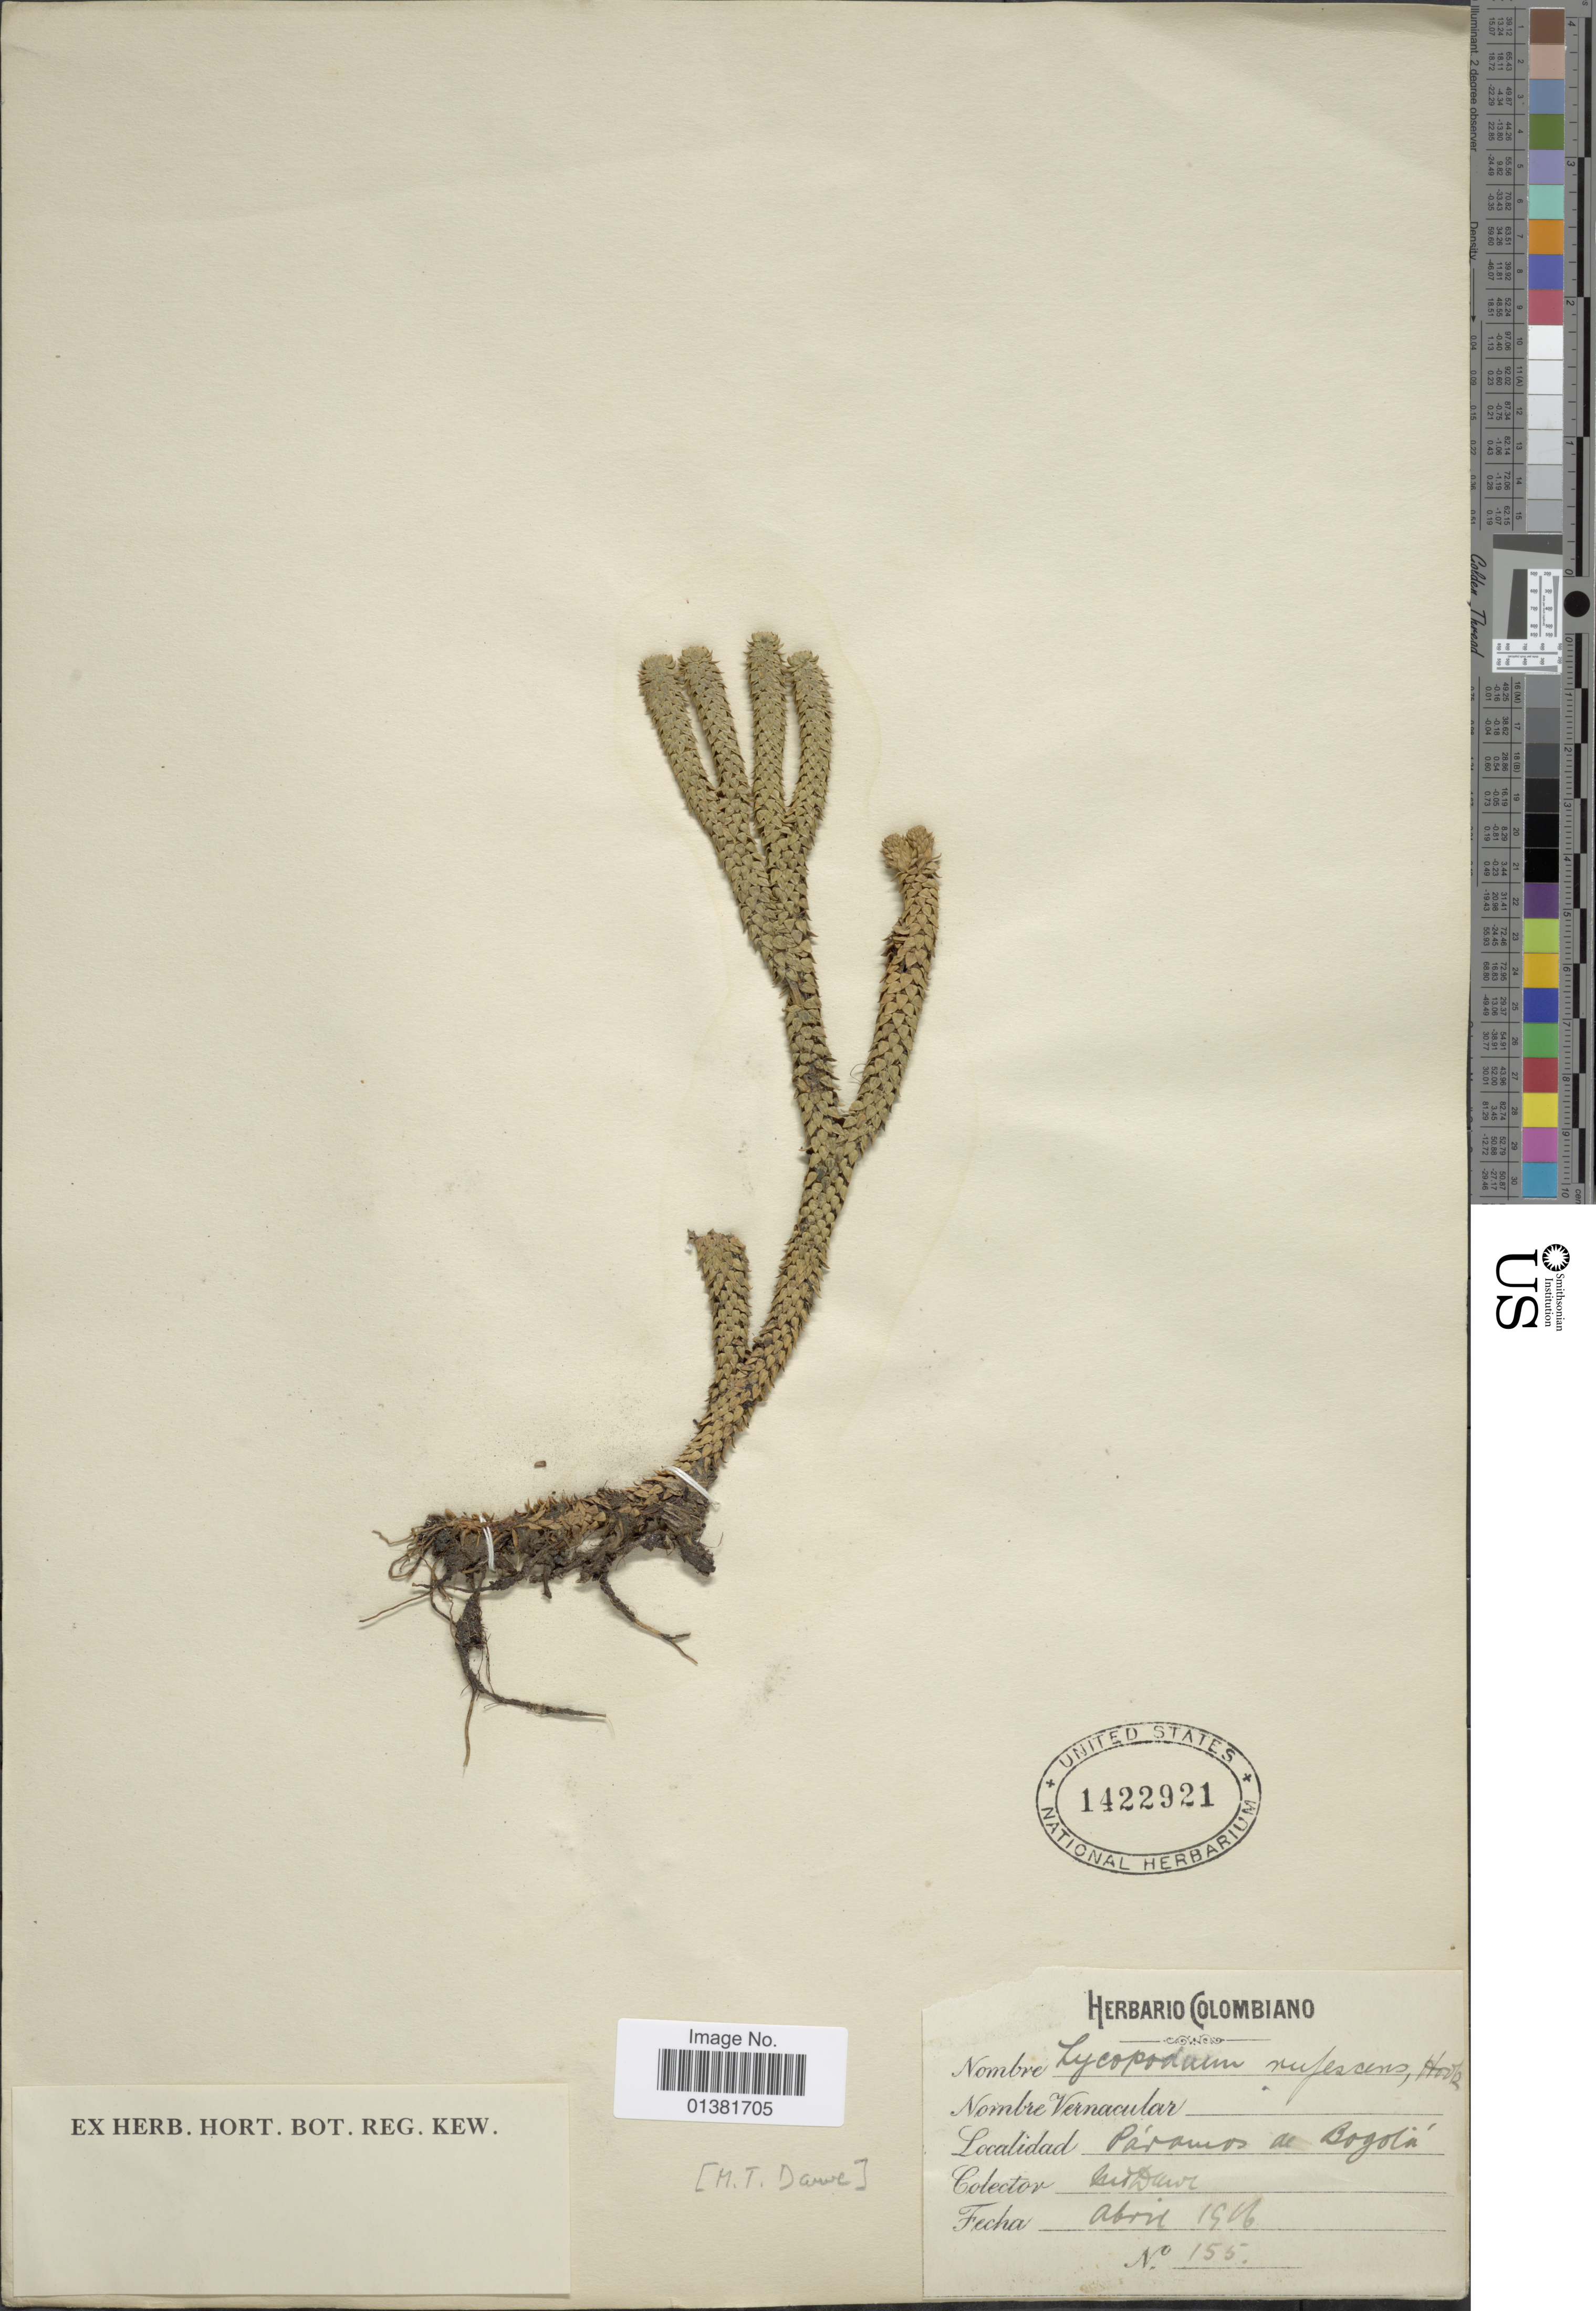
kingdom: Plantae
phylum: Tracheophyta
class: Lycopodiopsida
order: Lycopodiales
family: Lycopodiaceae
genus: Phlegmariurus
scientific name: Phlegmariurus brevifolius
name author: (Grev. & Hook.) B. Øllg.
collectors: M. T. Dawe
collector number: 155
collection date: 1916-04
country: Colombia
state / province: Bogota D.C.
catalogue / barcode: US 1422921